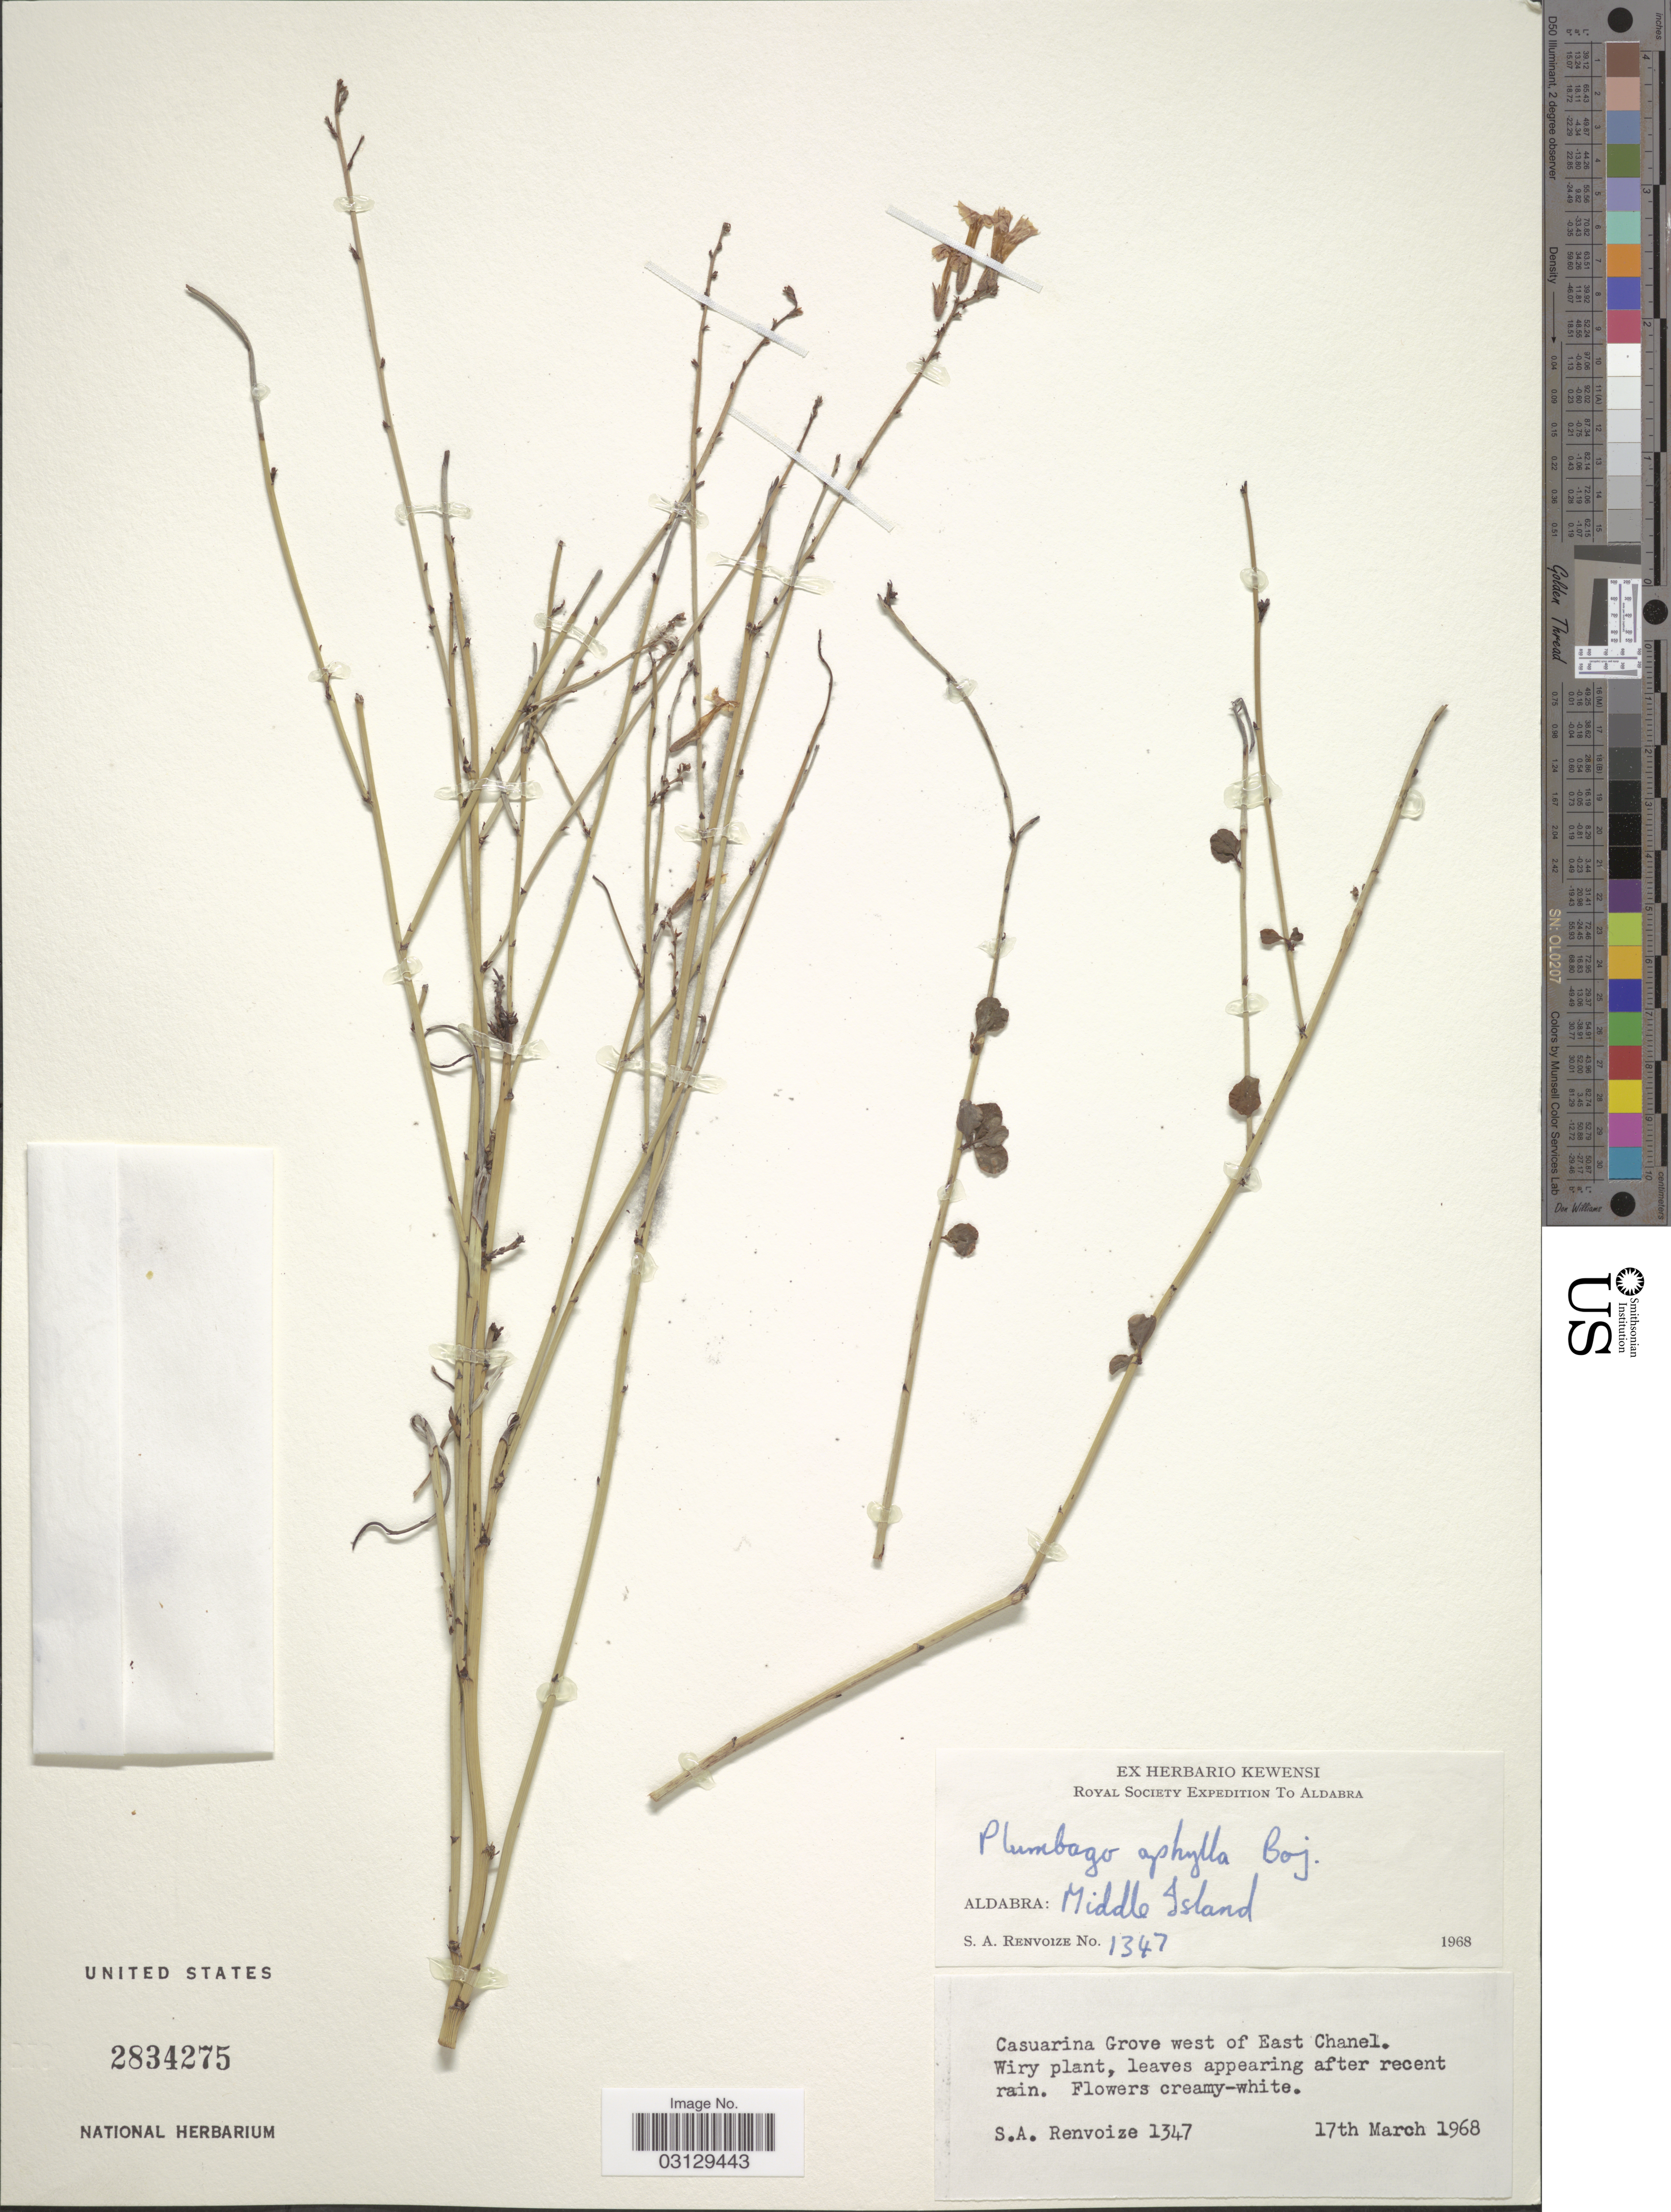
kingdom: Plantae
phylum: Tracheophyta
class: Magnoliopsida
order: Caryophyllales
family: Plumbaginaceae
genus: Plumbago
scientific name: Plumbago aphylla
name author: Bojer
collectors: S. A. Renvoize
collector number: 1347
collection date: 1968-03-17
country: Seychelles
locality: Aldabra: Middle Island. Casuarina Grove west of East Chanel.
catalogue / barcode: US 2834275